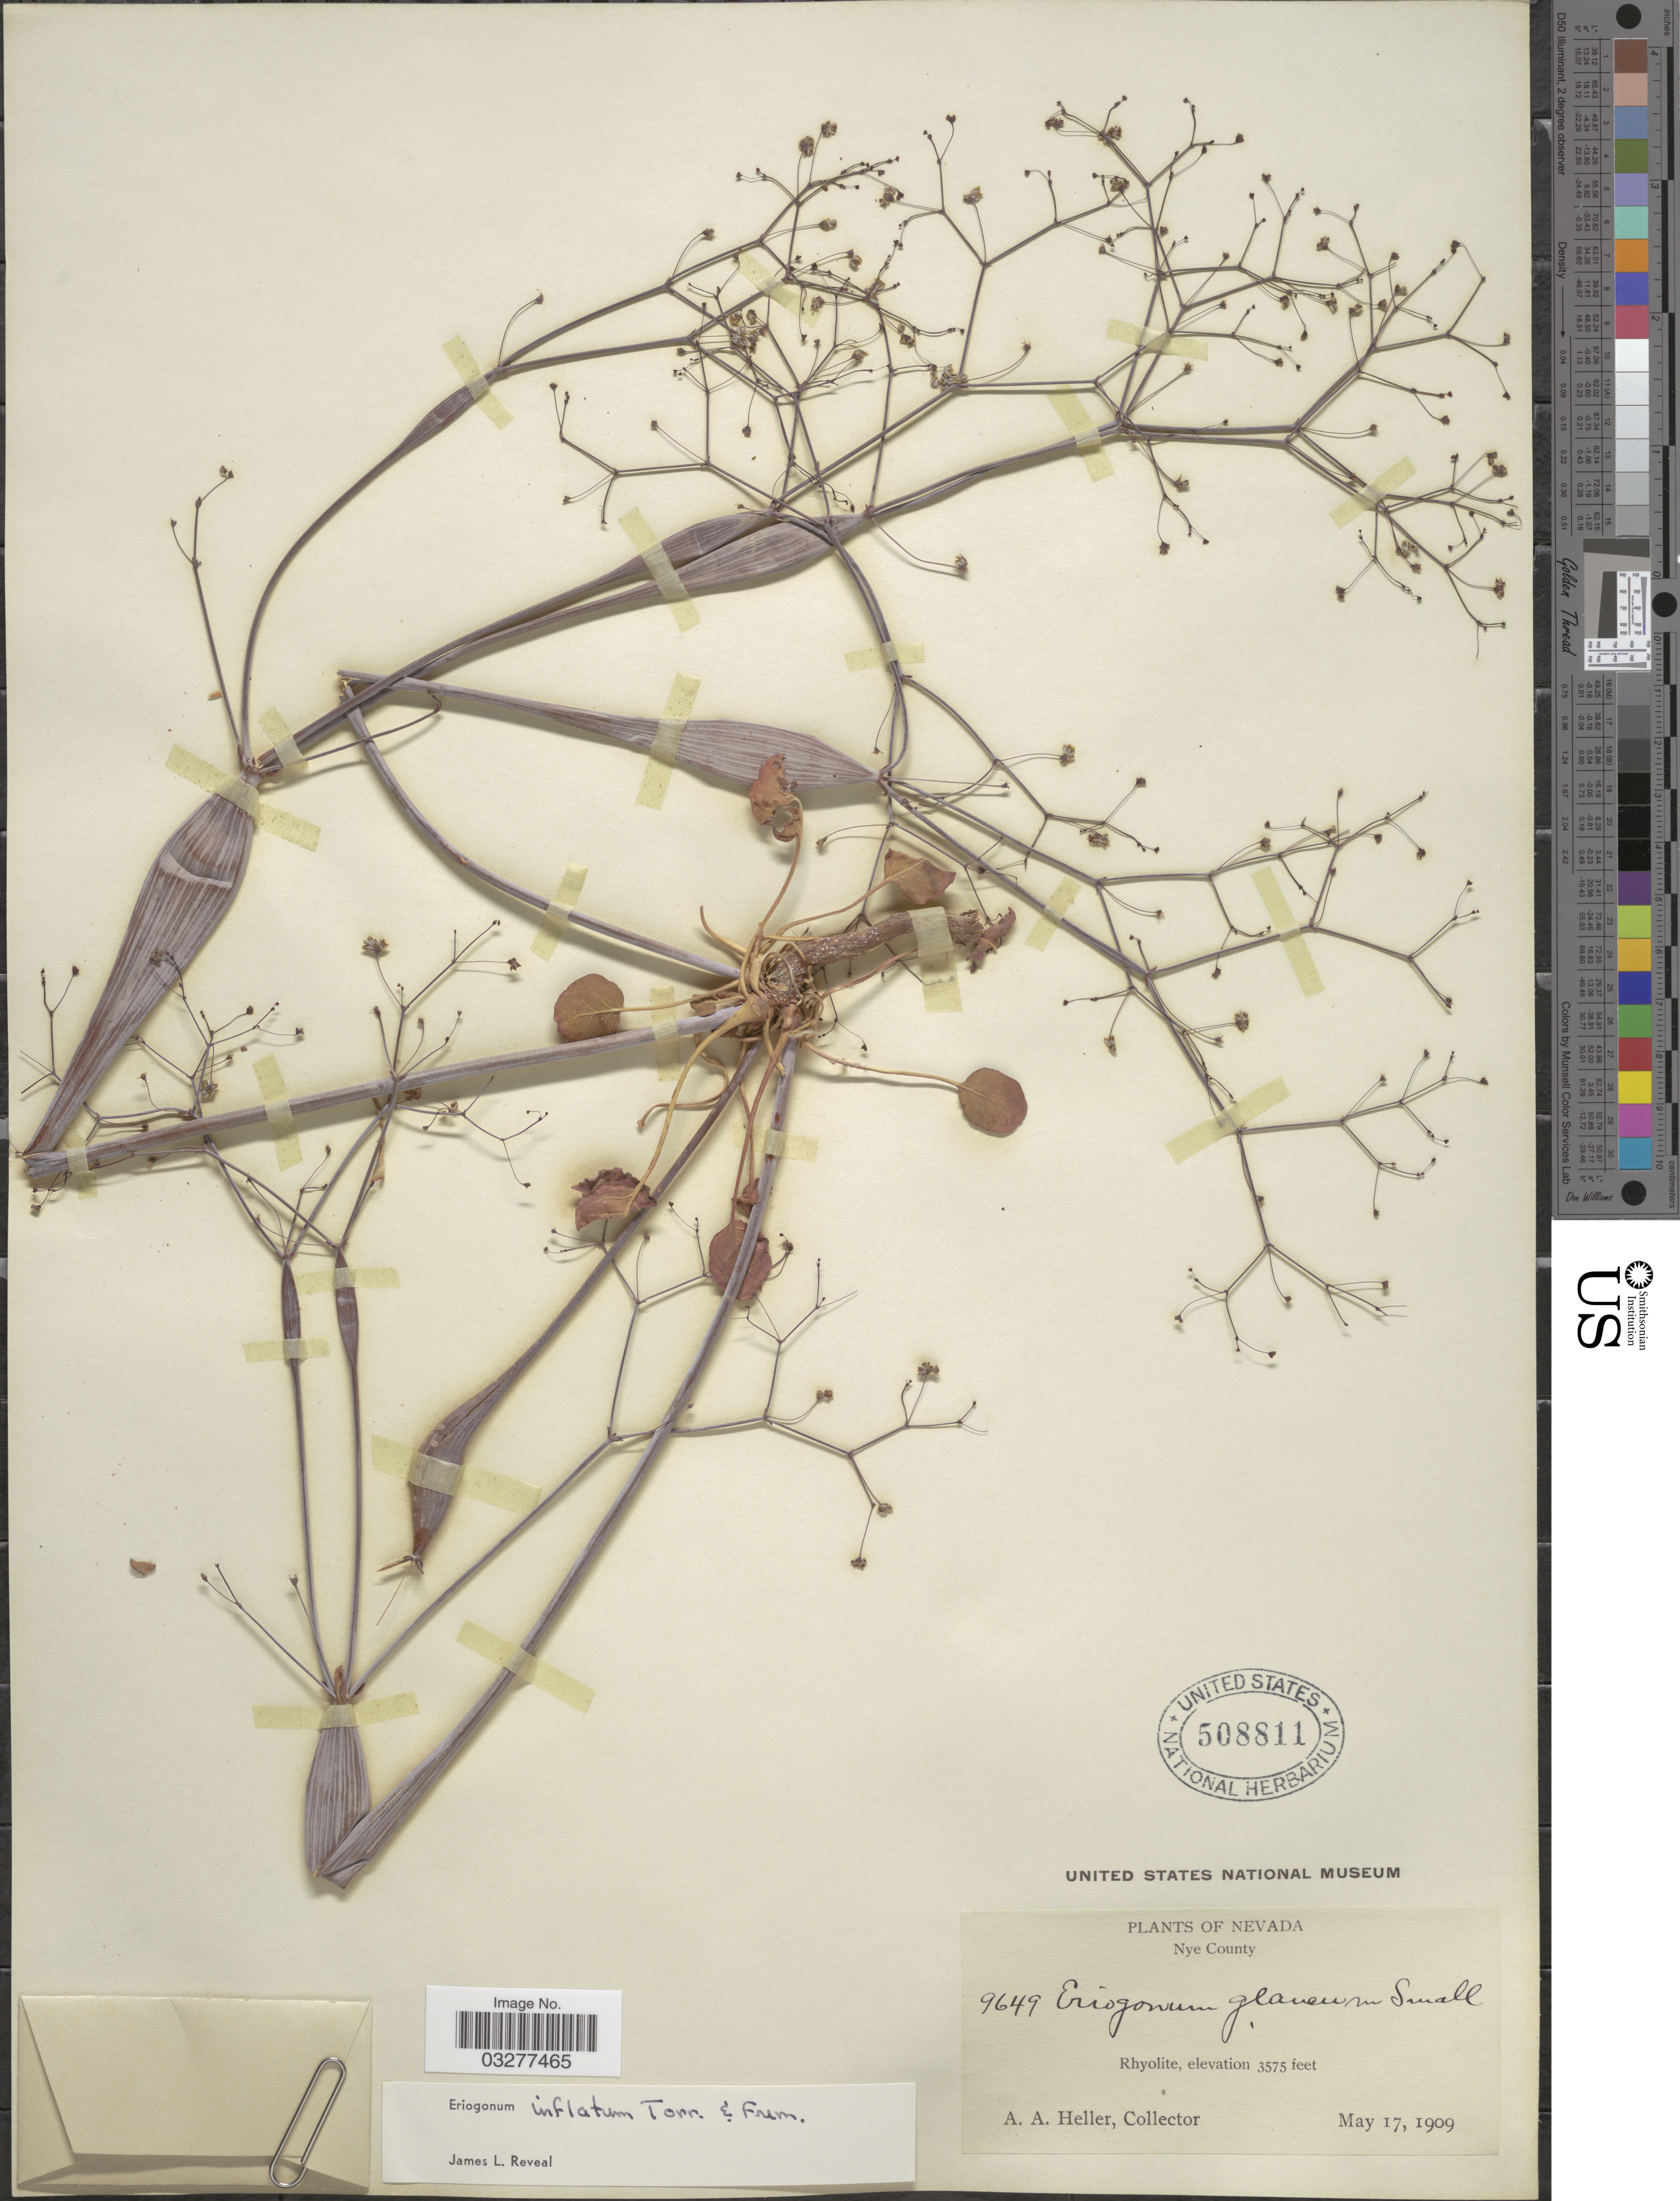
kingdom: Plantae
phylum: Tracheophyta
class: Magnoliopsida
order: Caryophyllales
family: Polygonaceae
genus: Eriogonum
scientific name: Eriogonum inflatum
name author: Torr. & Frém.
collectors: A. A. Heller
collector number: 9649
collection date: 1909-05-17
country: United States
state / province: Nevada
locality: Nye County. Rhyolite.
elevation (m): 1090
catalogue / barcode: US 508811